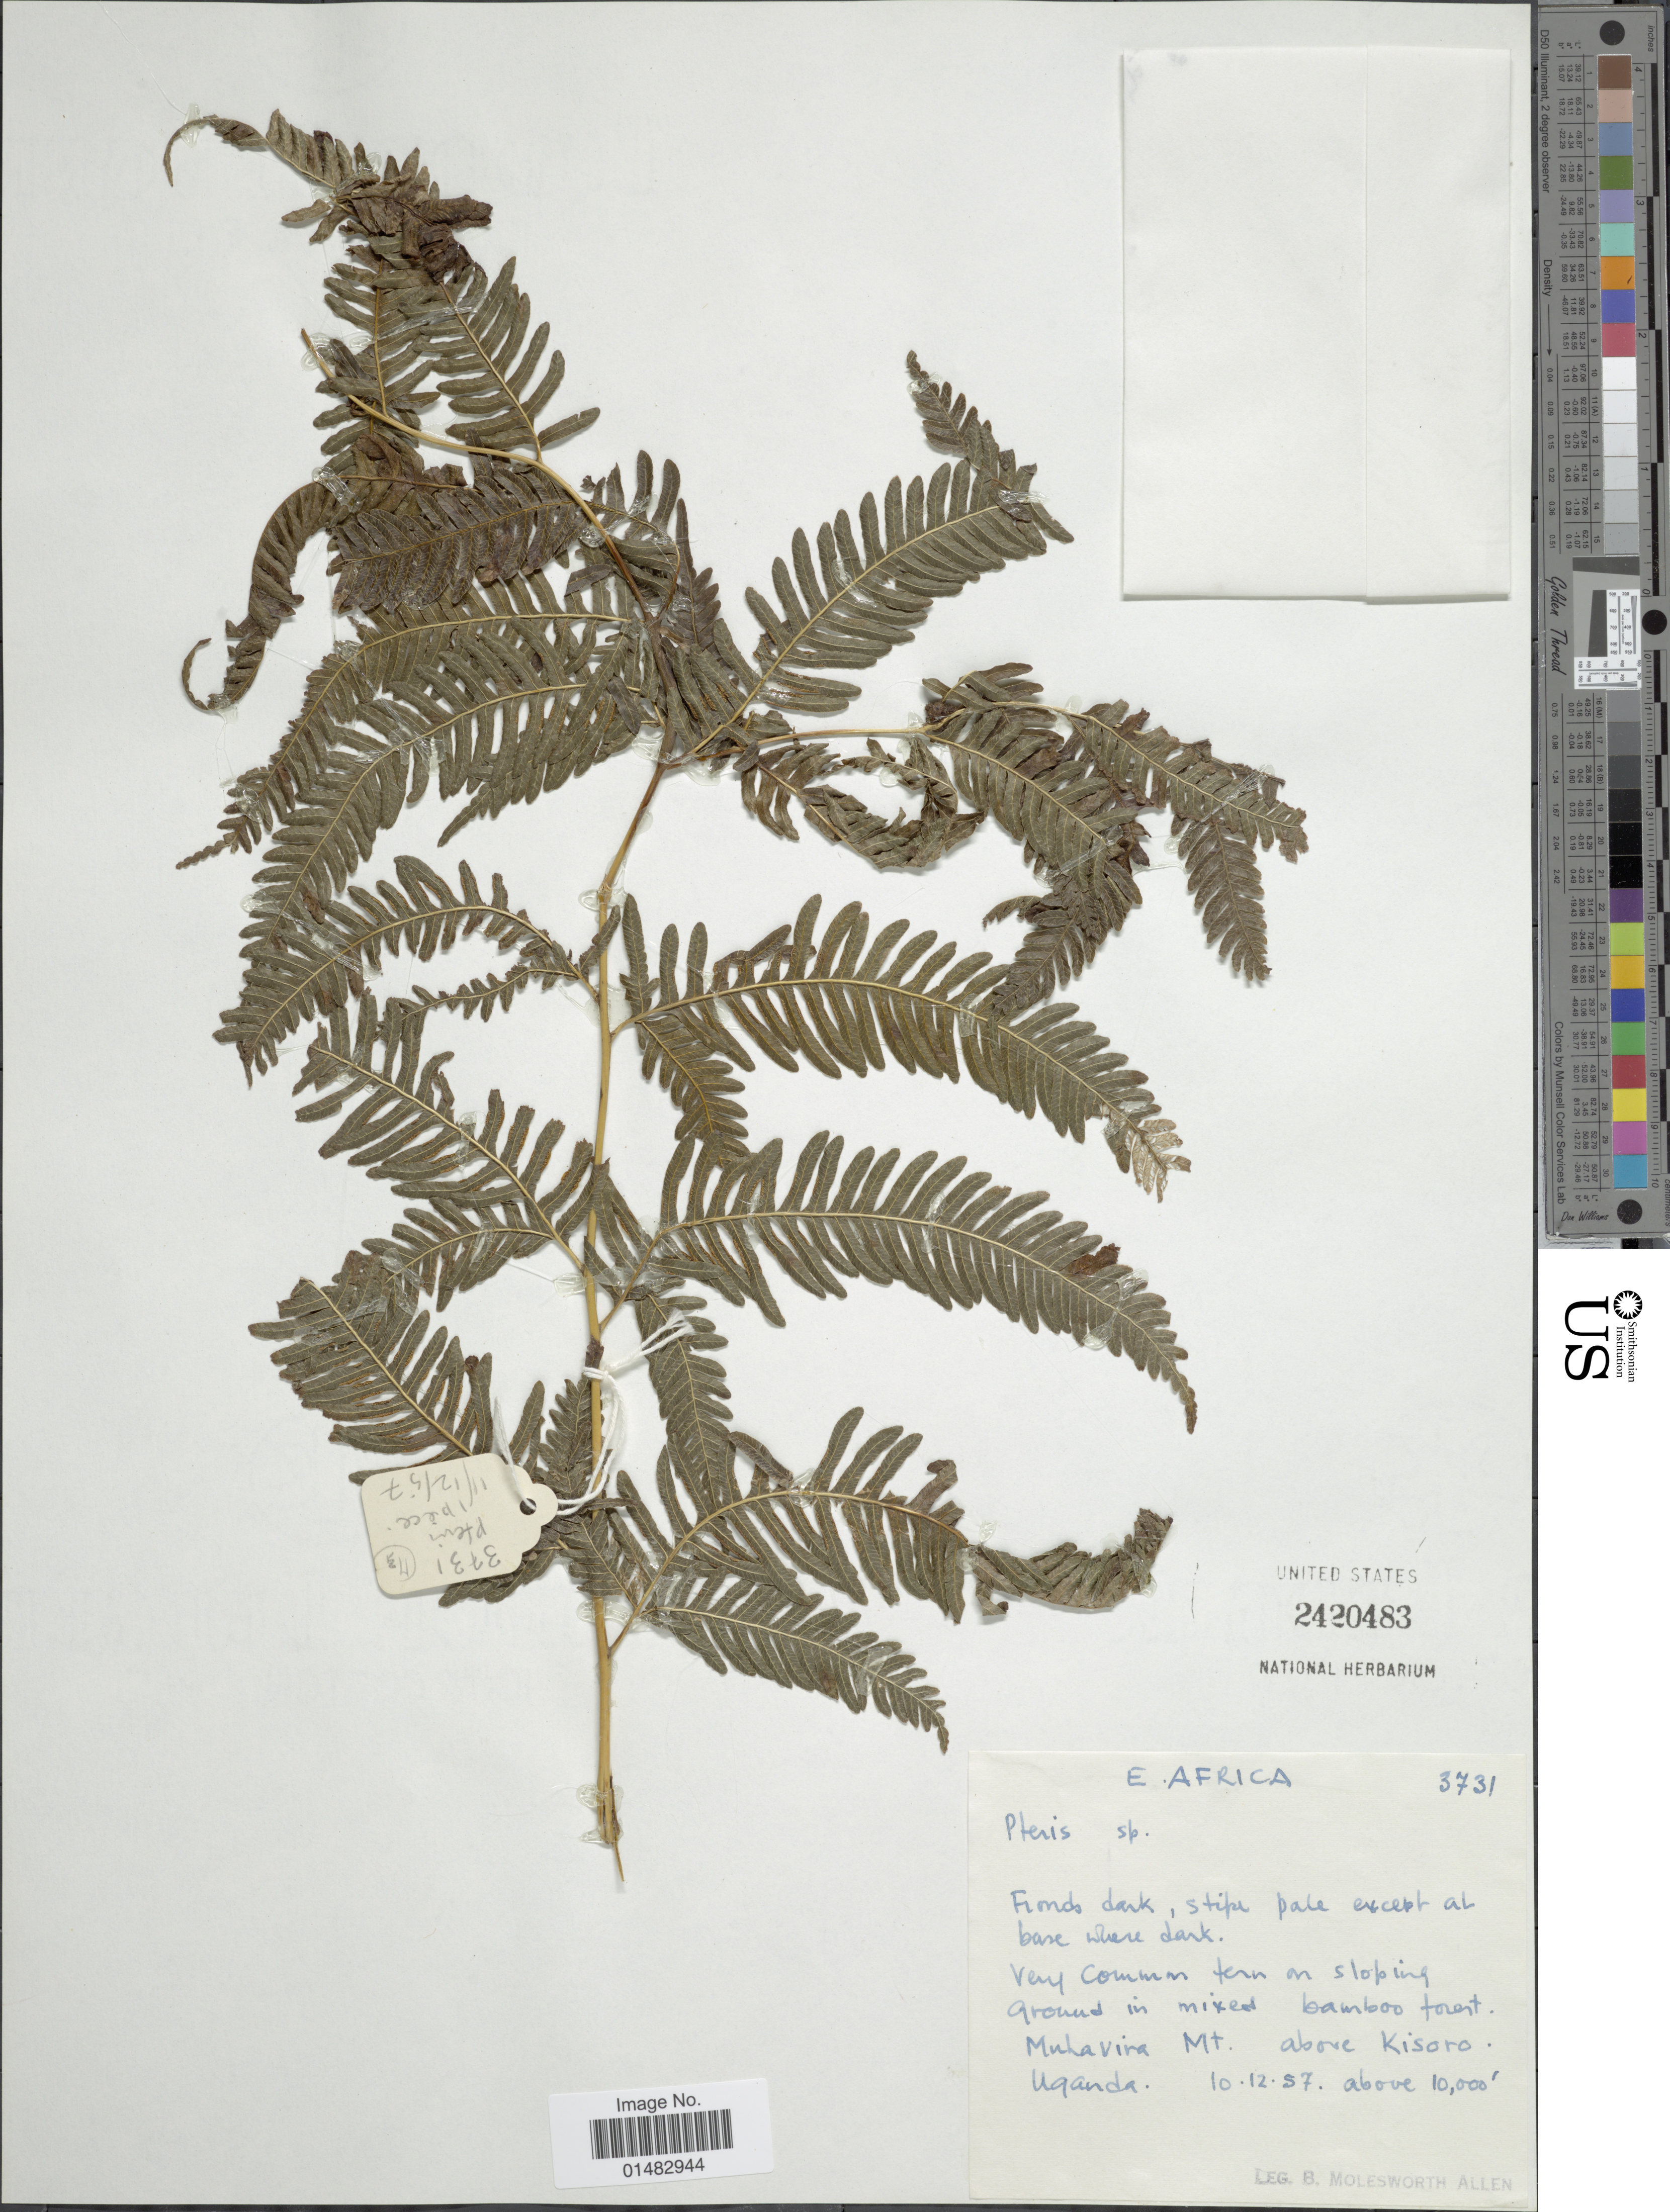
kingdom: Plantae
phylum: Tracheophyta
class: Polypodiopsida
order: Polypodiales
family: Pteridaceae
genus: Pteris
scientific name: Pteris sp.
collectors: B. E. G. Molesworth-Allen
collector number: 3731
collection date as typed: Transcribed d/m/y: 10/12/57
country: Uganda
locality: Mulavira Mt. above Kisoro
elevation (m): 3048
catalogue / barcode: US 2420483